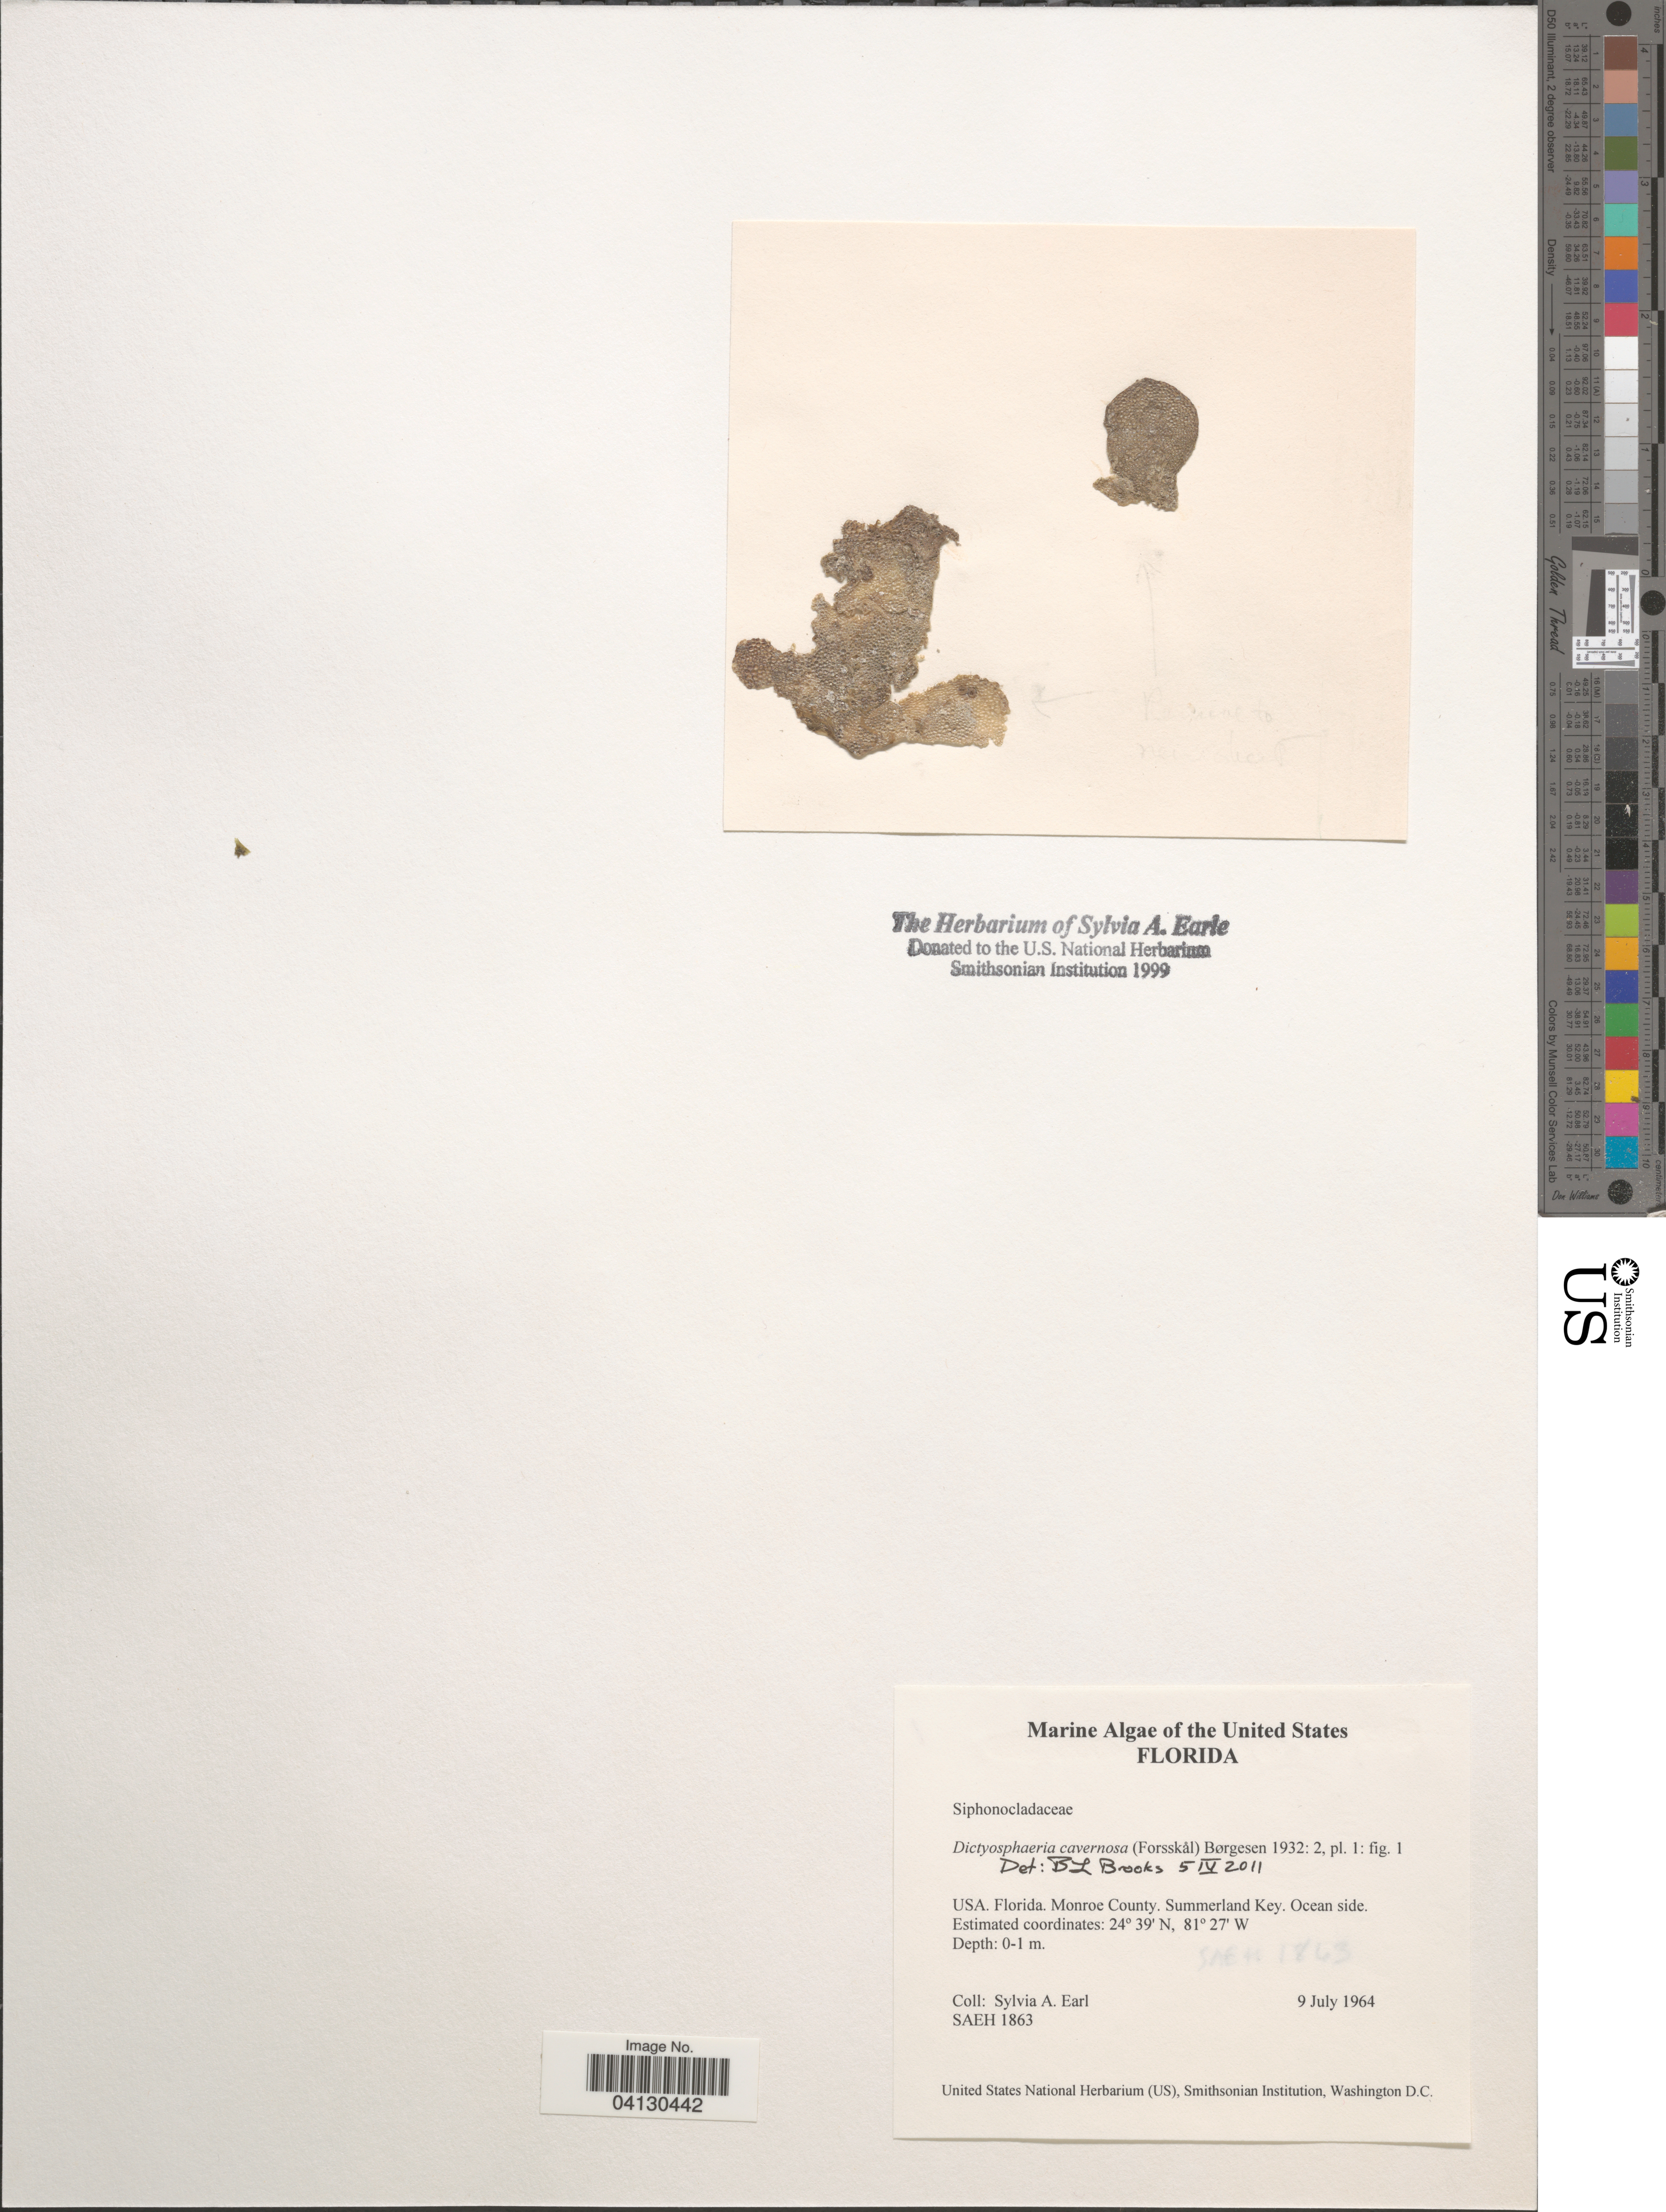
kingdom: Plantae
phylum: Chlorophyta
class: Ulvophyceae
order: Siphonocladales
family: Siphonocladaceae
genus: Dictyosphaeria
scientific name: Dictyosphaeria cavernosa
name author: (Forssk.) Børgesen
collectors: S. Earl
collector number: SAEH1863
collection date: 1964-07-09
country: United States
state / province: Florida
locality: Monroe County. Summerland Key. Ocean side.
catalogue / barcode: US 329027